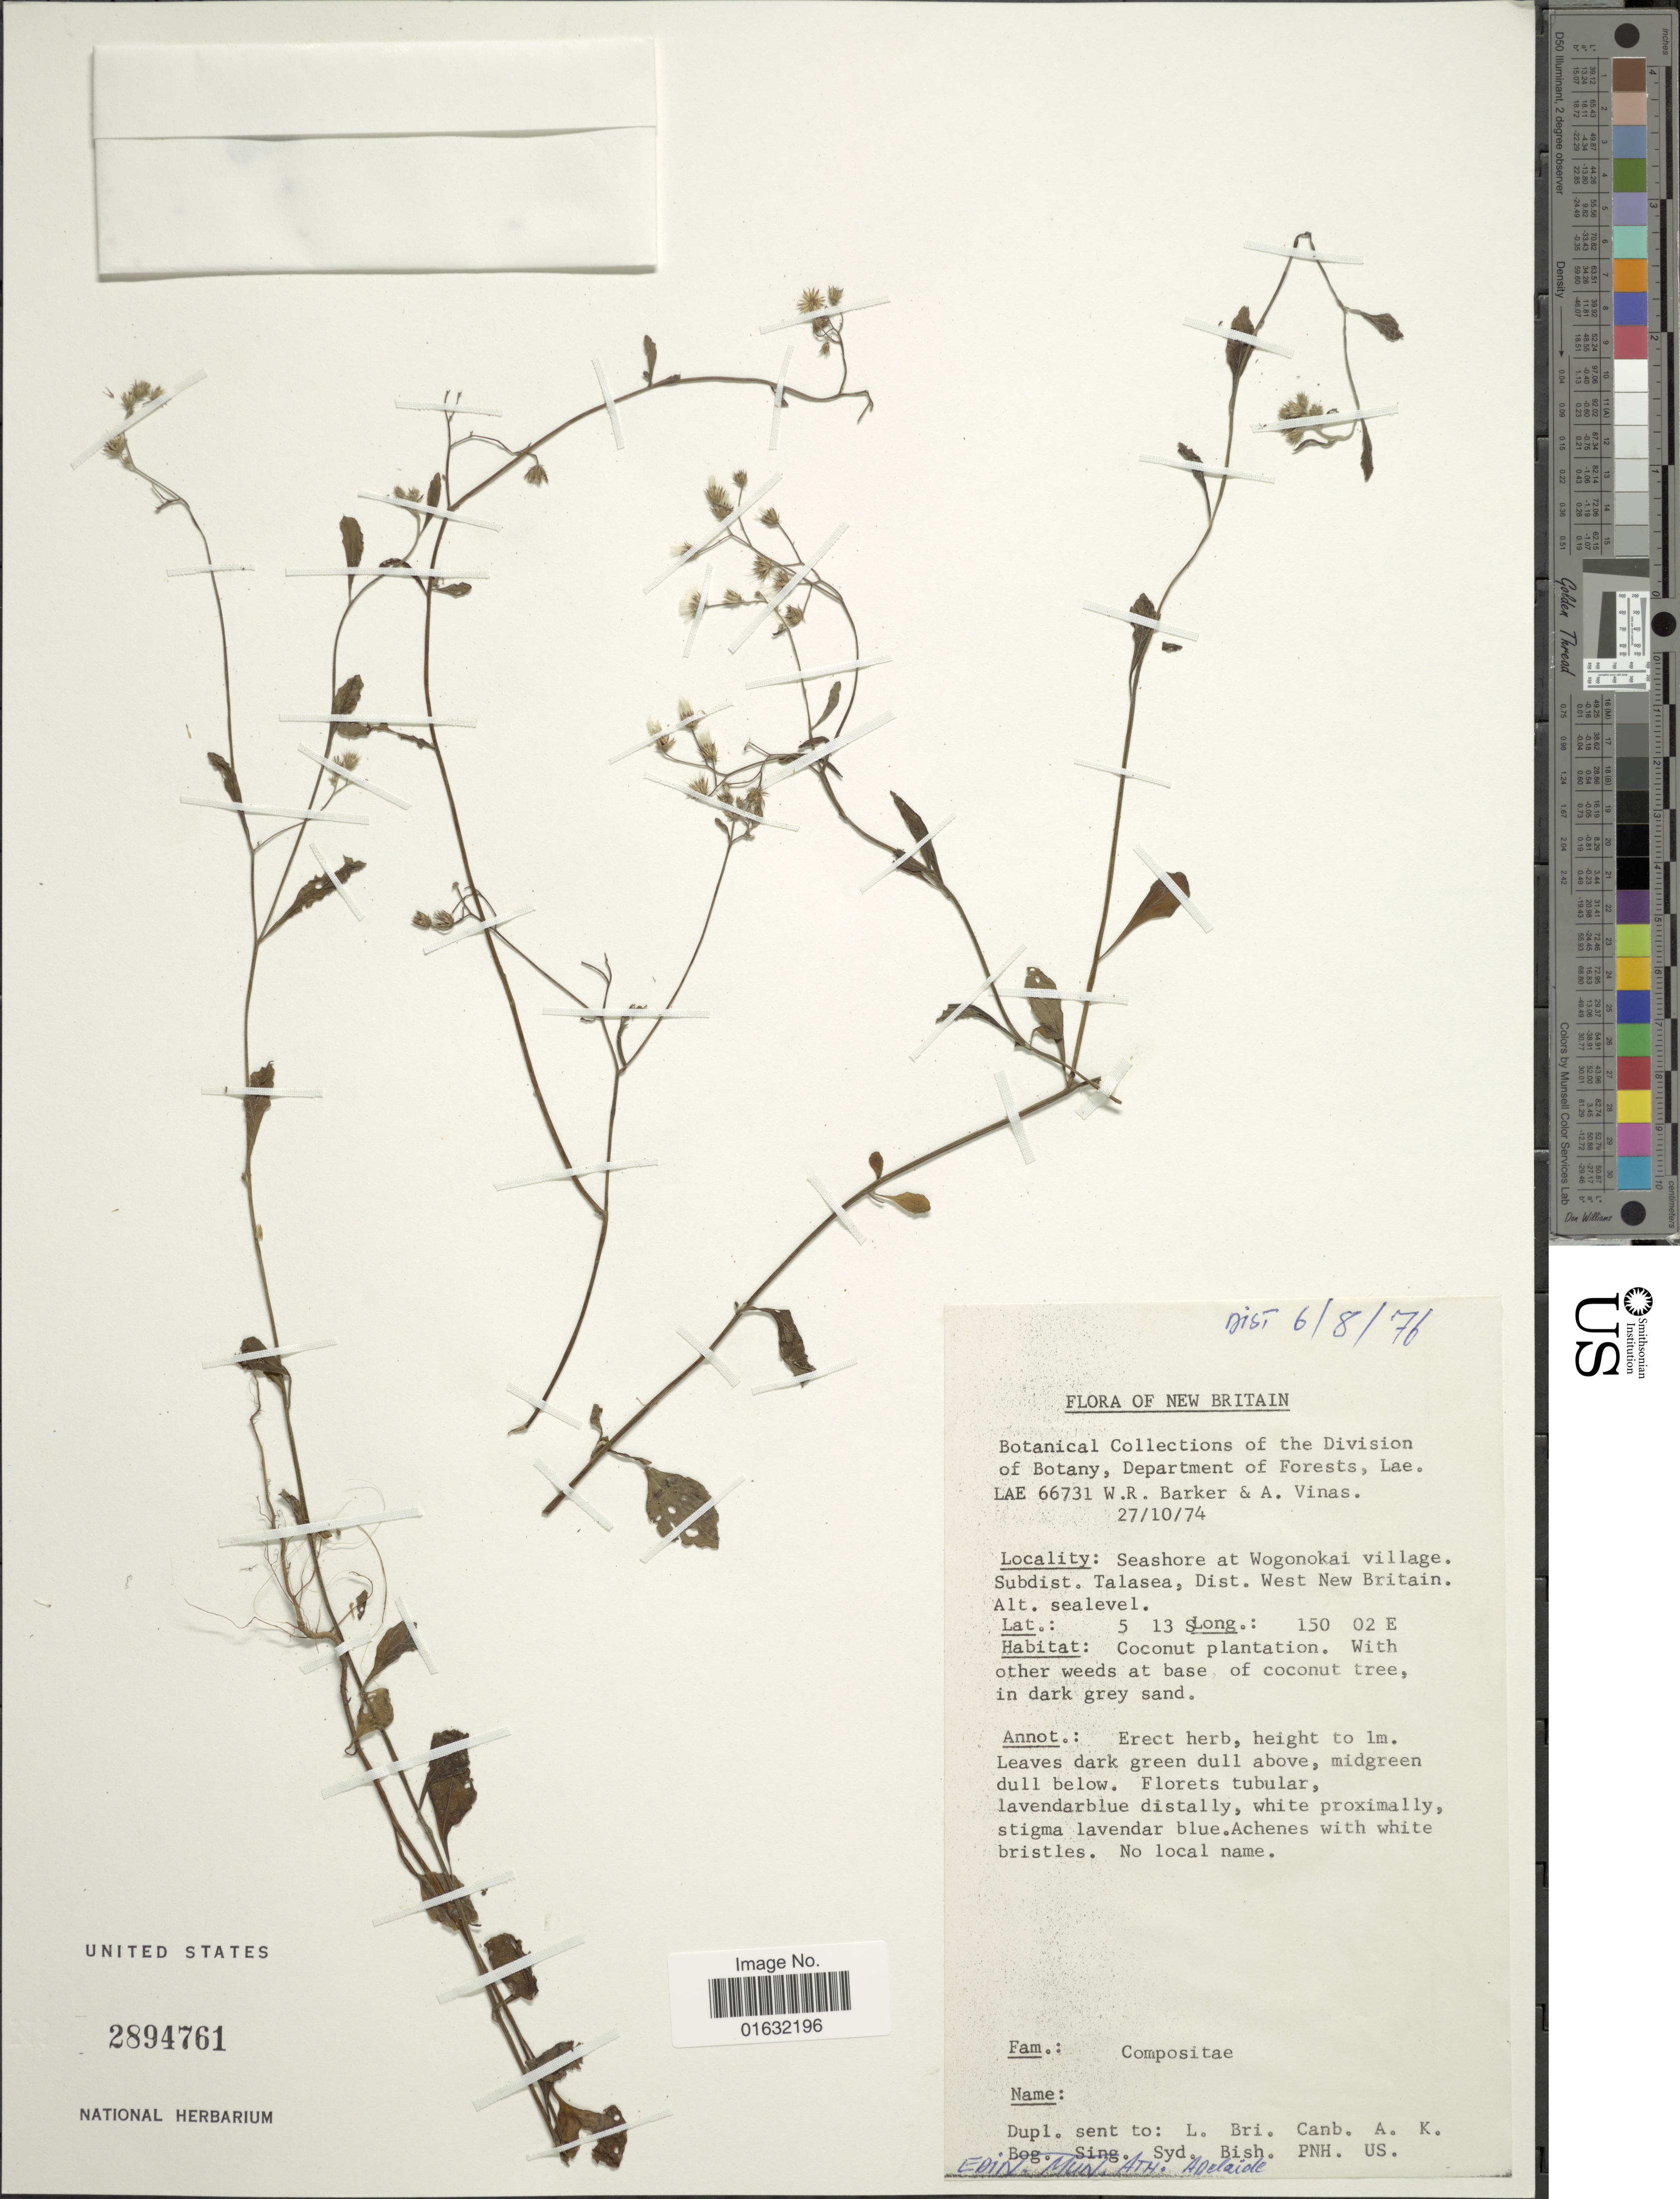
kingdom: Plantae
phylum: Tracheophyta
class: Magnoliopsida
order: Asterales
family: Asteraceae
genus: Cyanthillium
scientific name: Cyanthillium cinereum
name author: (L.) H. Rob.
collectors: W. R. Barker & A. Vinas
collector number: LAE 66731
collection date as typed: Transcribed d/m/y: 27/10/74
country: Papua New Guinea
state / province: West New Britain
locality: Seashore at Wogonokai village, Subdist, Talasea, New Britain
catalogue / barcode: US 2894761